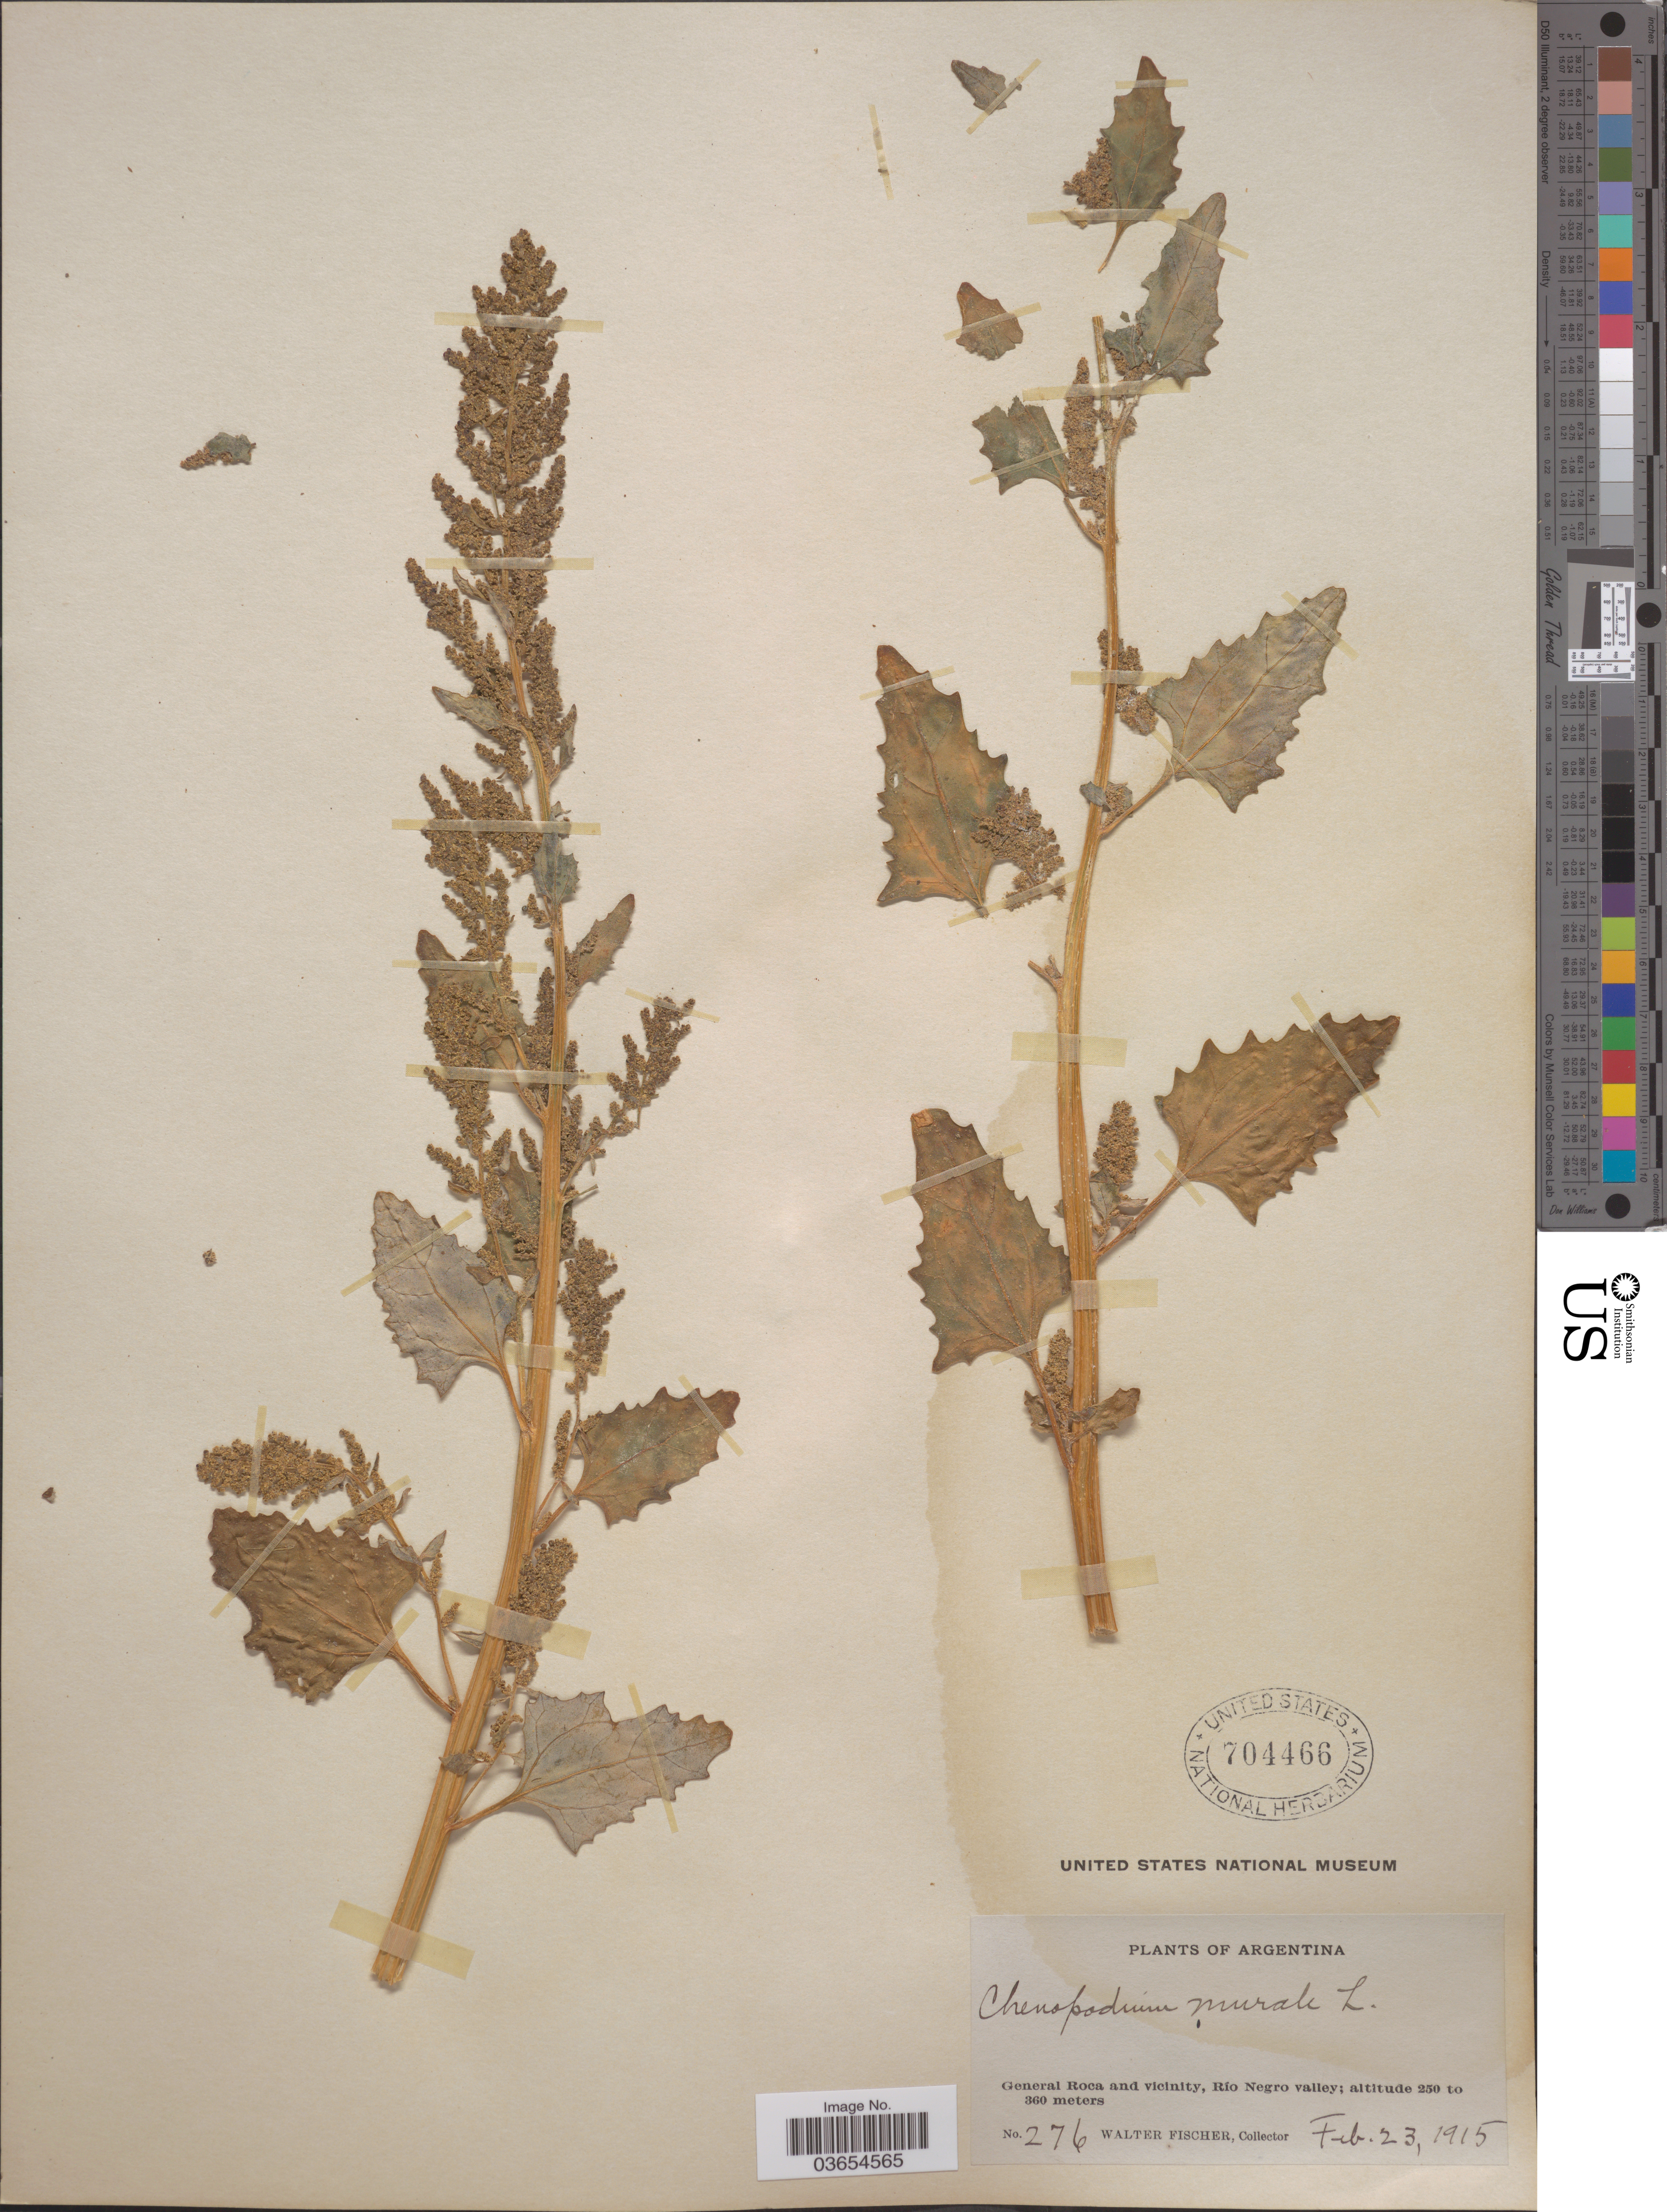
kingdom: Plantae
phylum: Tracheophyta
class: Magnoliopsida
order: Caryophyllales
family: Amaranthaceae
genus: Chenopodium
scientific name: Chenopodium murale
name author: L.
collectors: W. Fischer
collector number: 276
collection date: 1915-02-23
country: Argentina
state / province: Rio Negro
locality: General Roca and vicinity, Río Negro valley.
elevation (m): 250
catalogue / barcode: US 704466